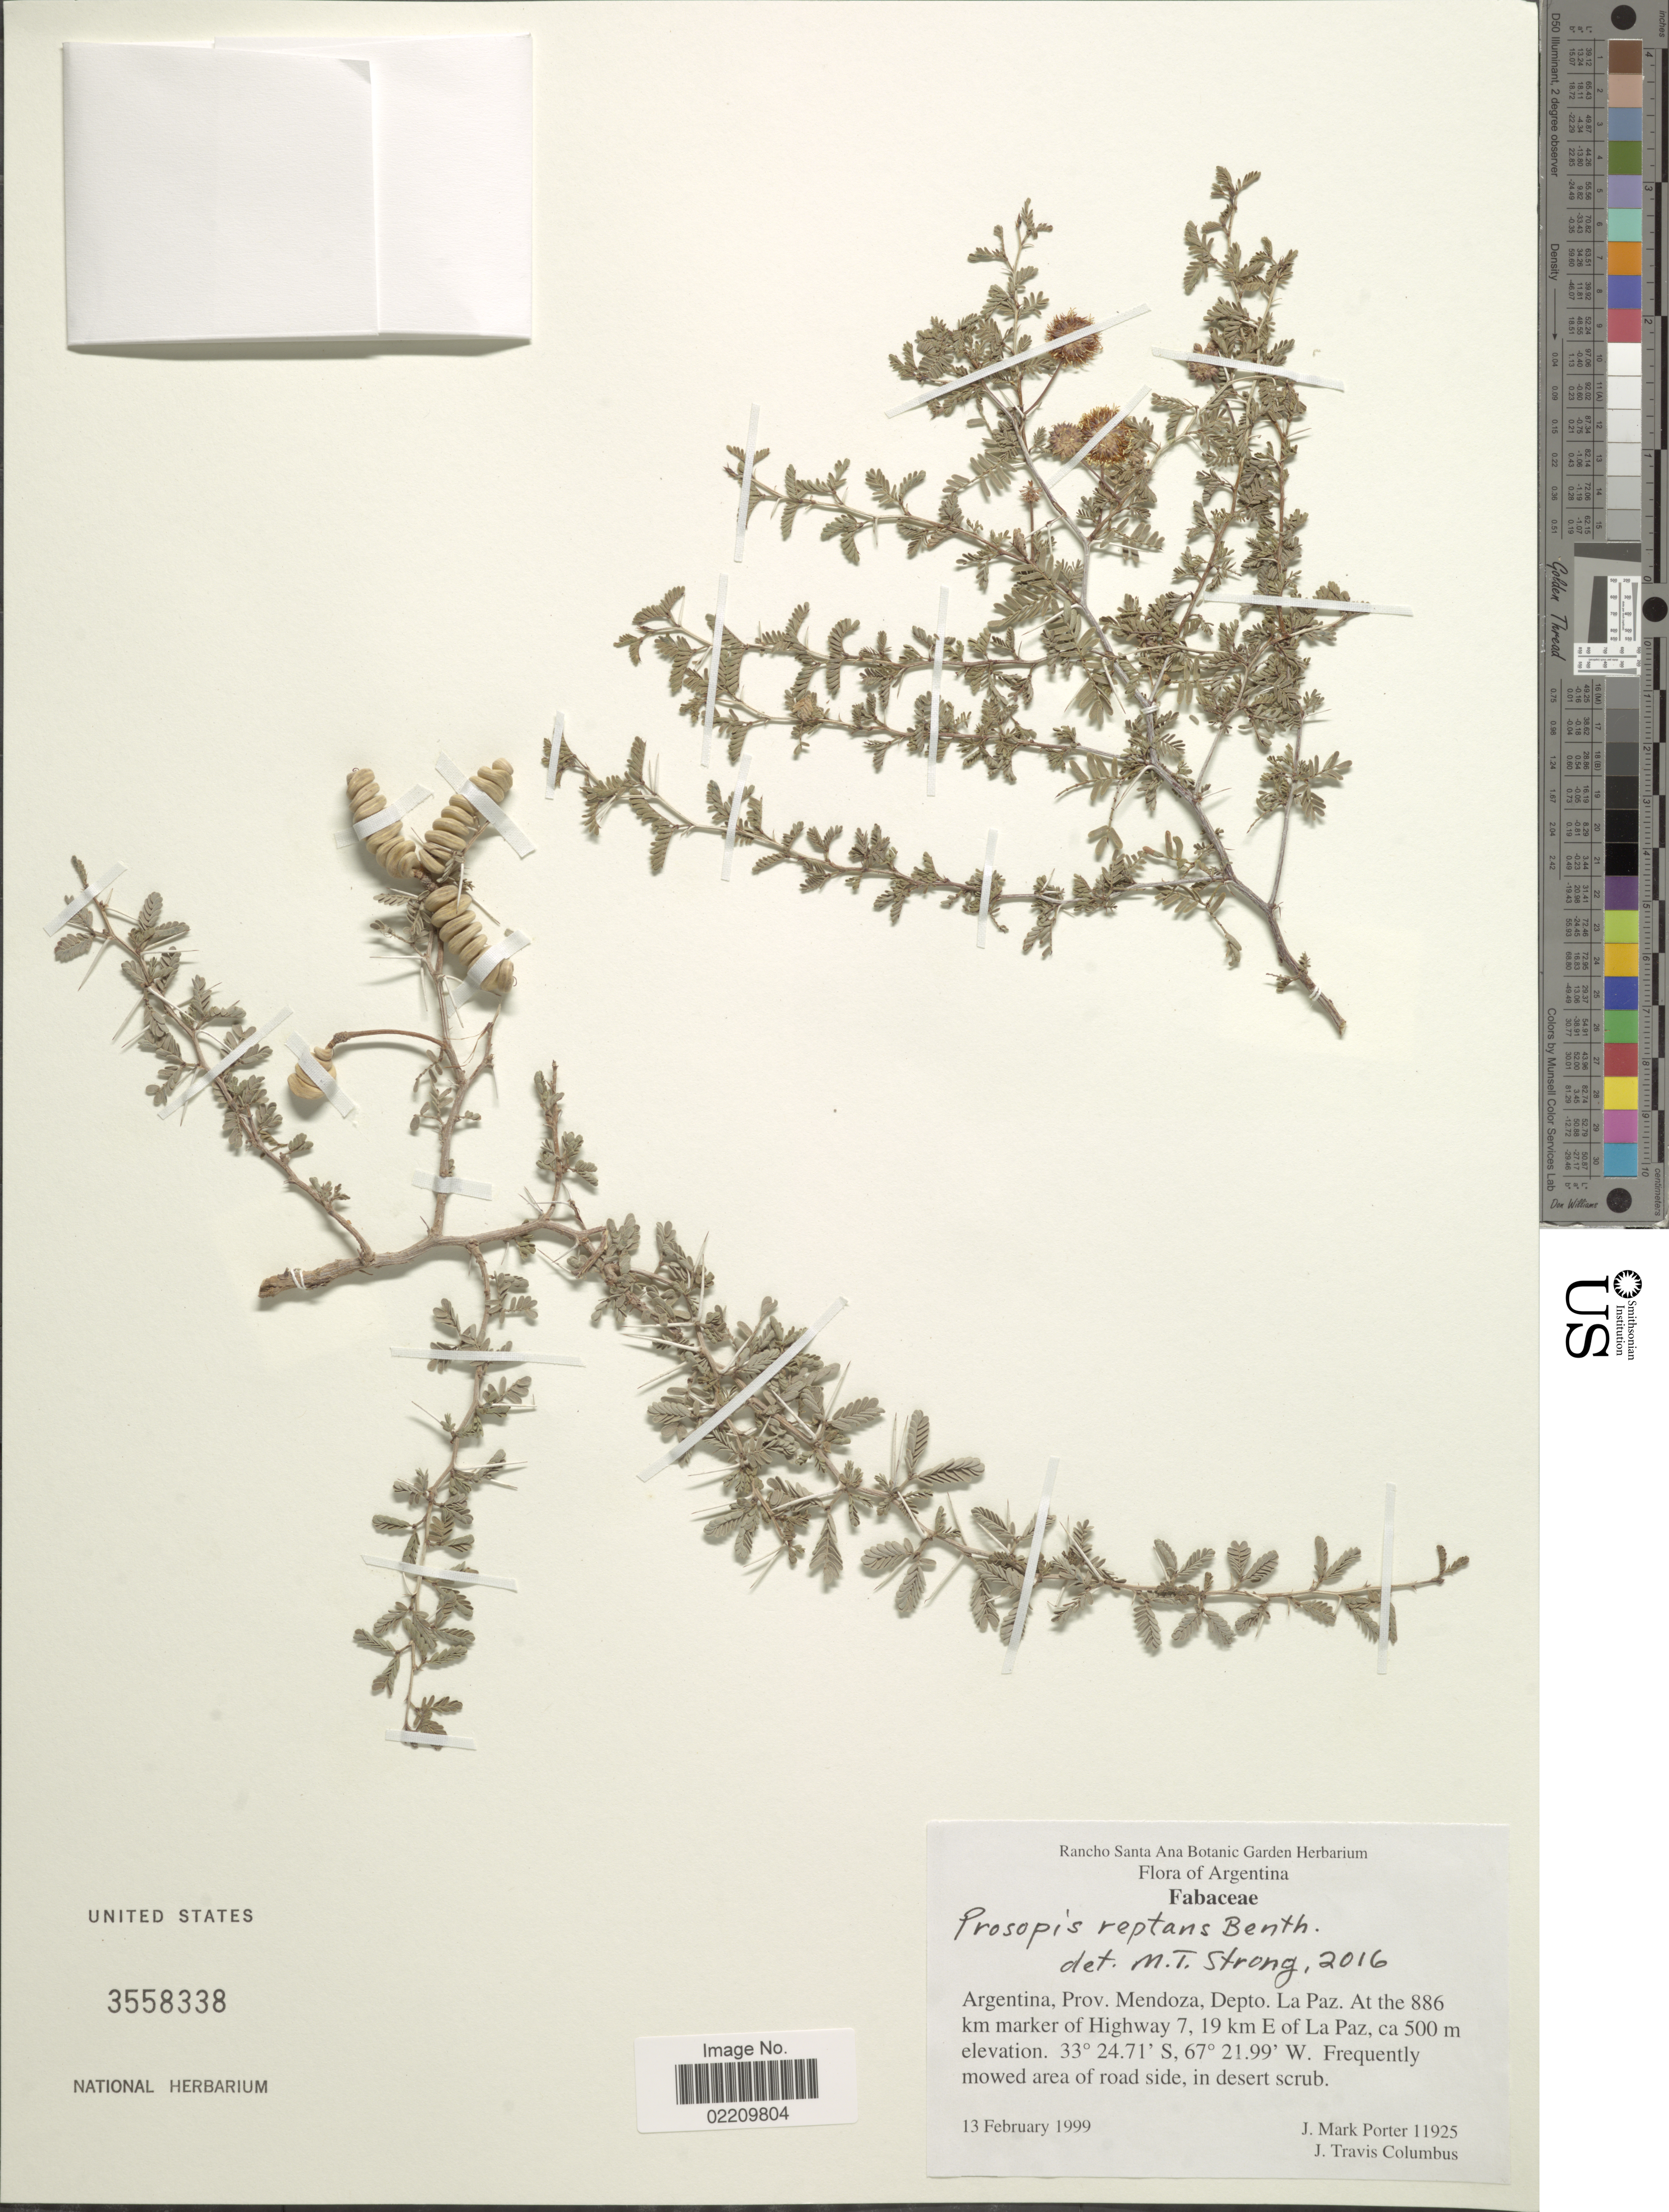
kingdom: Plantae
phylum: Tracheophyta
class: Magnoliopsida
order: Fabales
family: Fabaceae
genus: Strombocarpa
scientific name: Strombocarpa reptans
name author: (Benth.) A. Gray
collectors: J. M. Porter & J. T. Columbus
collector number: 11925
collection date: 1999-02-13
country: Argentina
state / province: Mendoza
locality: Argentina, Prov. Mendoza, Depto. La Paz. At the 886 km marker of Highway 7, 19 km E of La Paz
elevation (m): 500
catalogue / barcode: US 3558338